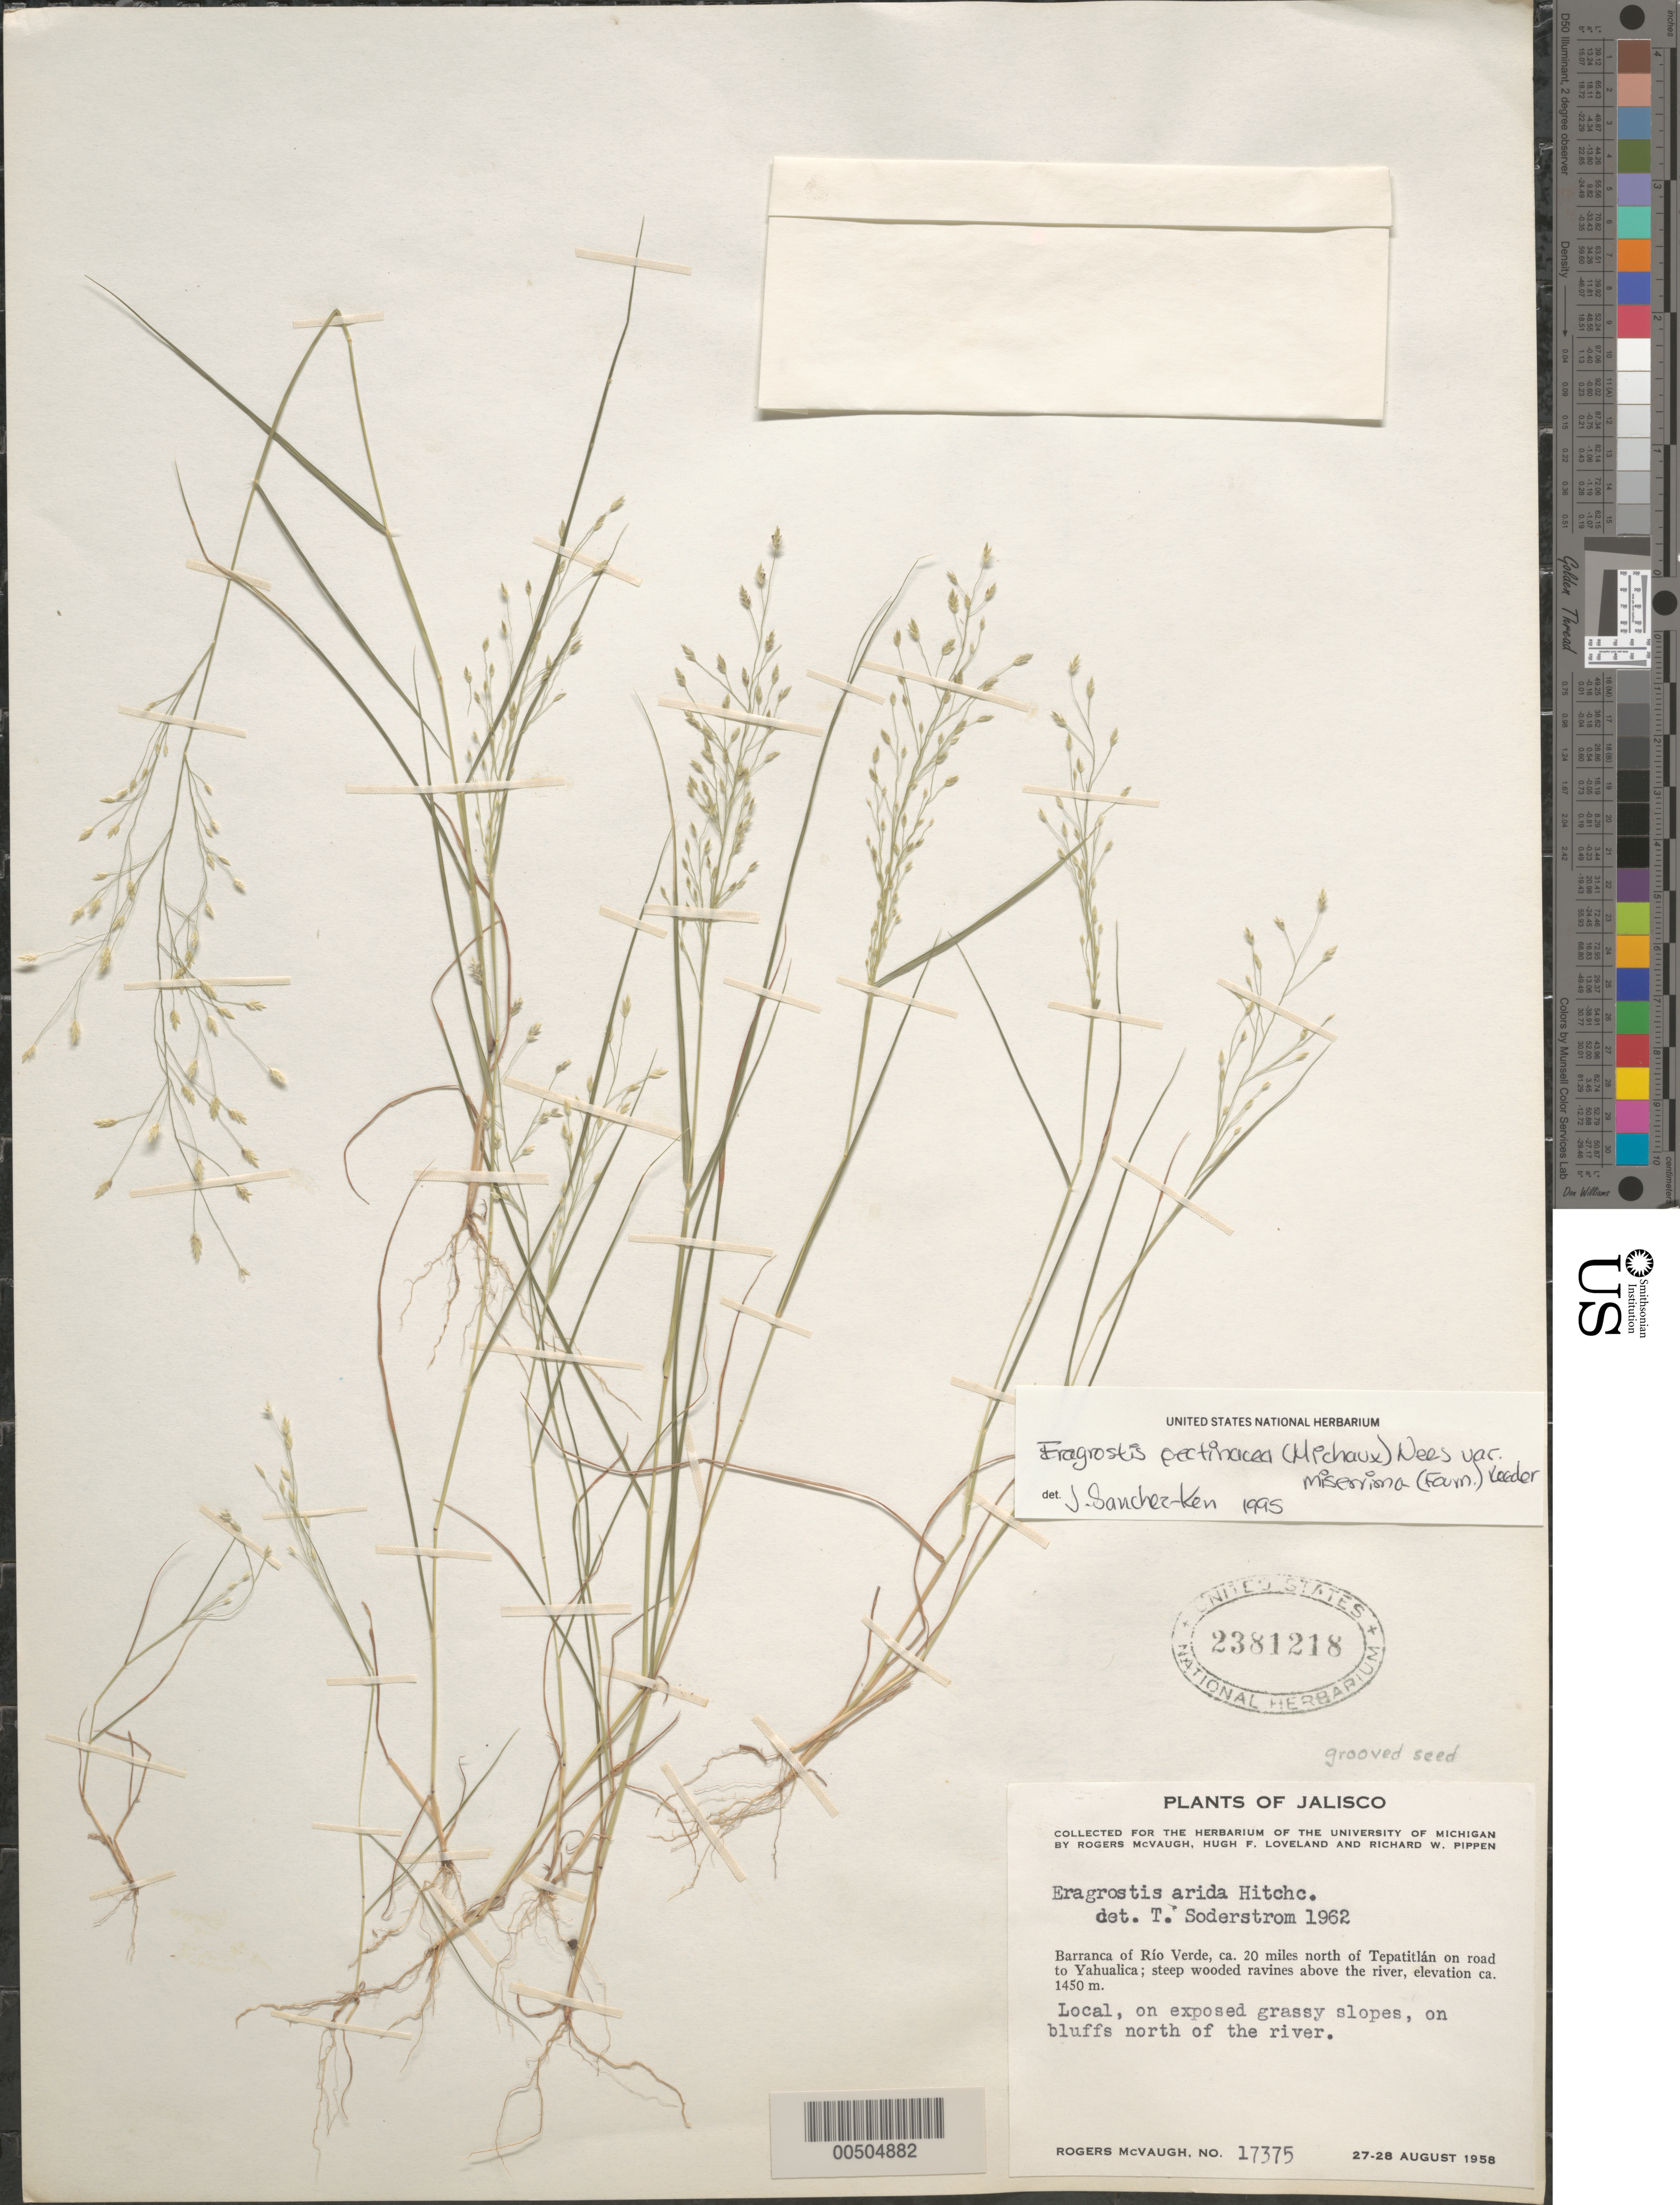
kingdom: Plantae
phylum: Tracheophyta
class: Liliopsida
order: Poales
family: Poaceae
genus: Eragrostis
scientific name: Eragrostis pectinacea var. miserrima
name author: (E. Fourn.) Reeder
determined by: Sánchez-Ken, J. G.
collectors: R. McVaugh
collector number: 17375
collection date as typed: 27 Aug 1958 to 28 Aug 1958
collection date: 1958-08-27/1958-08-28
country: Mexico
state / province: Jalisco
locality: Barranca of Río Verde, ca 20 mi N of Tepatitlán on rd to Yahualica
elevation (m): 1450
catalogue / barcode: US 2381218